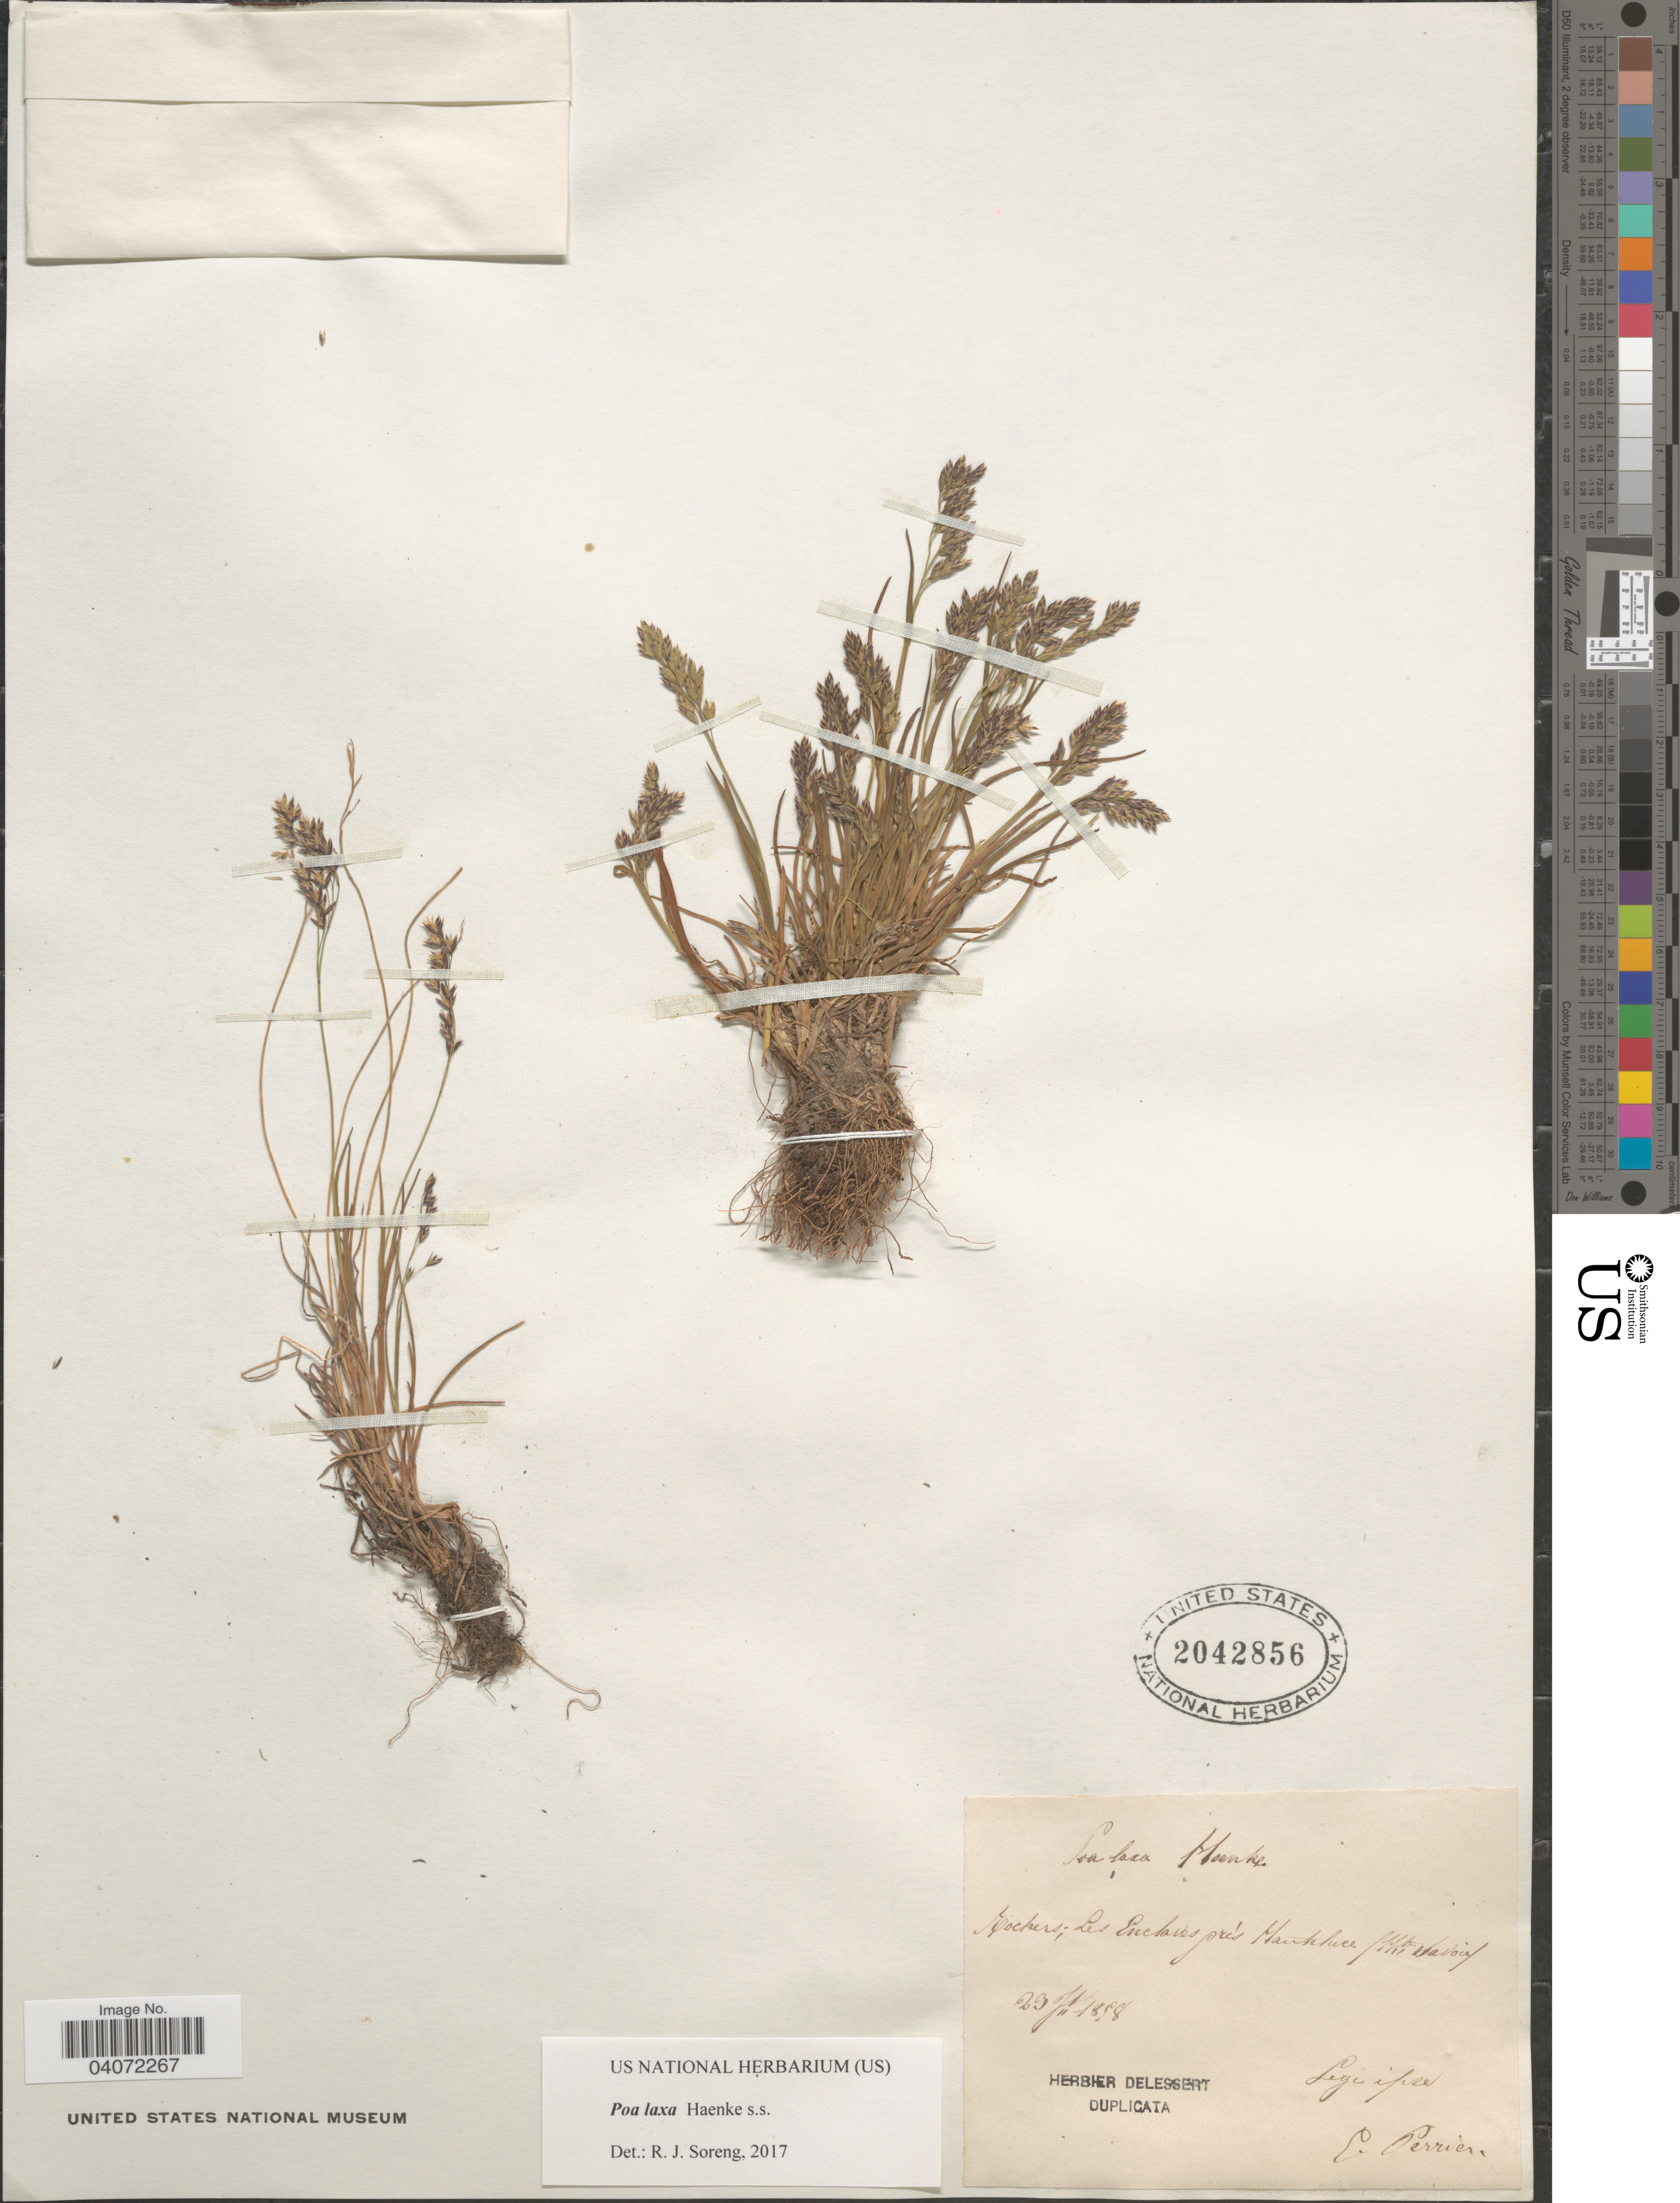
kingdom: Plantae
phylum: Tracheophyta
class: Liliopsida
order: Poales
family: Poaceae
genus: Poa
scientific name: Poa laxa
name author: Haenke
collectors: E. Perrier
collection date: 1858-07-23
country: France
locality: Les Enclaves pres Hauteluce Mt Savoie.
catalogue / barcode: US 2042856